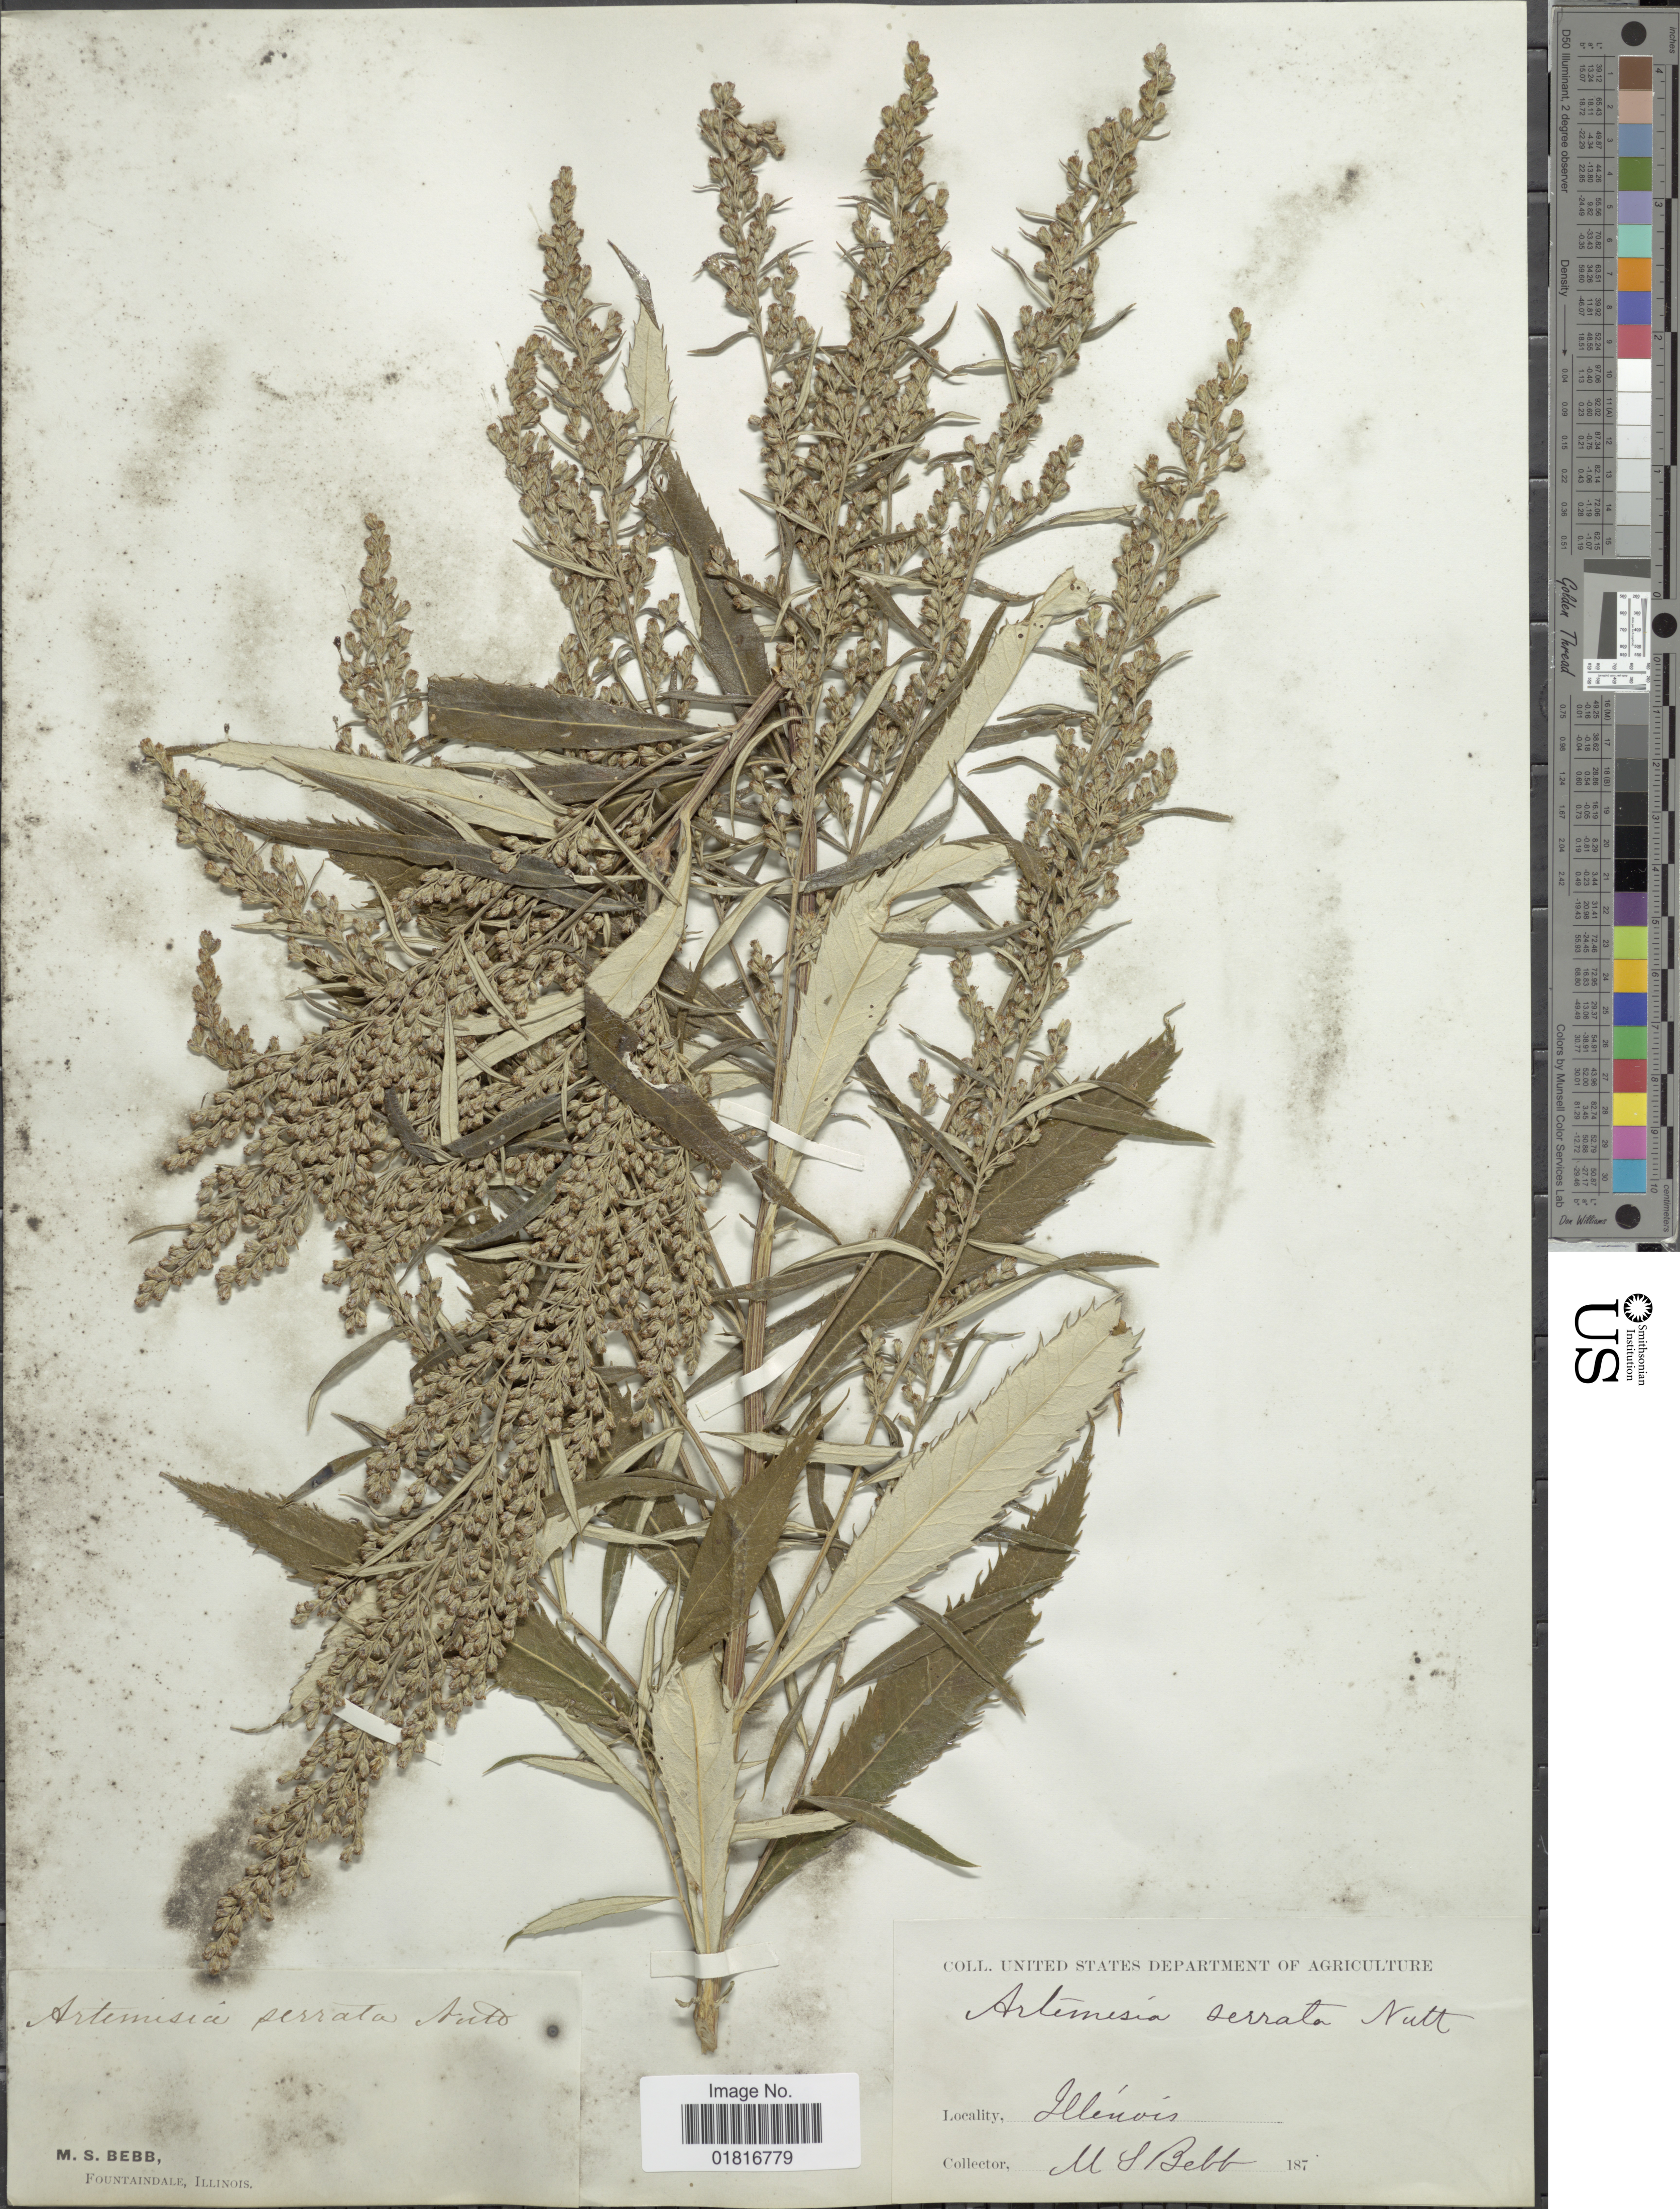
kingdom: Plantae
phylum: Tracheophyta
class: Magnoliopsida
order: Asterales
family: Asteraceae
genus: Artemisia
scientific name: Artemisia serrata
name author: Nutt.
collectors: M. Bebb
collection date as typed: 187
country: United States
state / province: Illinois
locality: Fountaindale